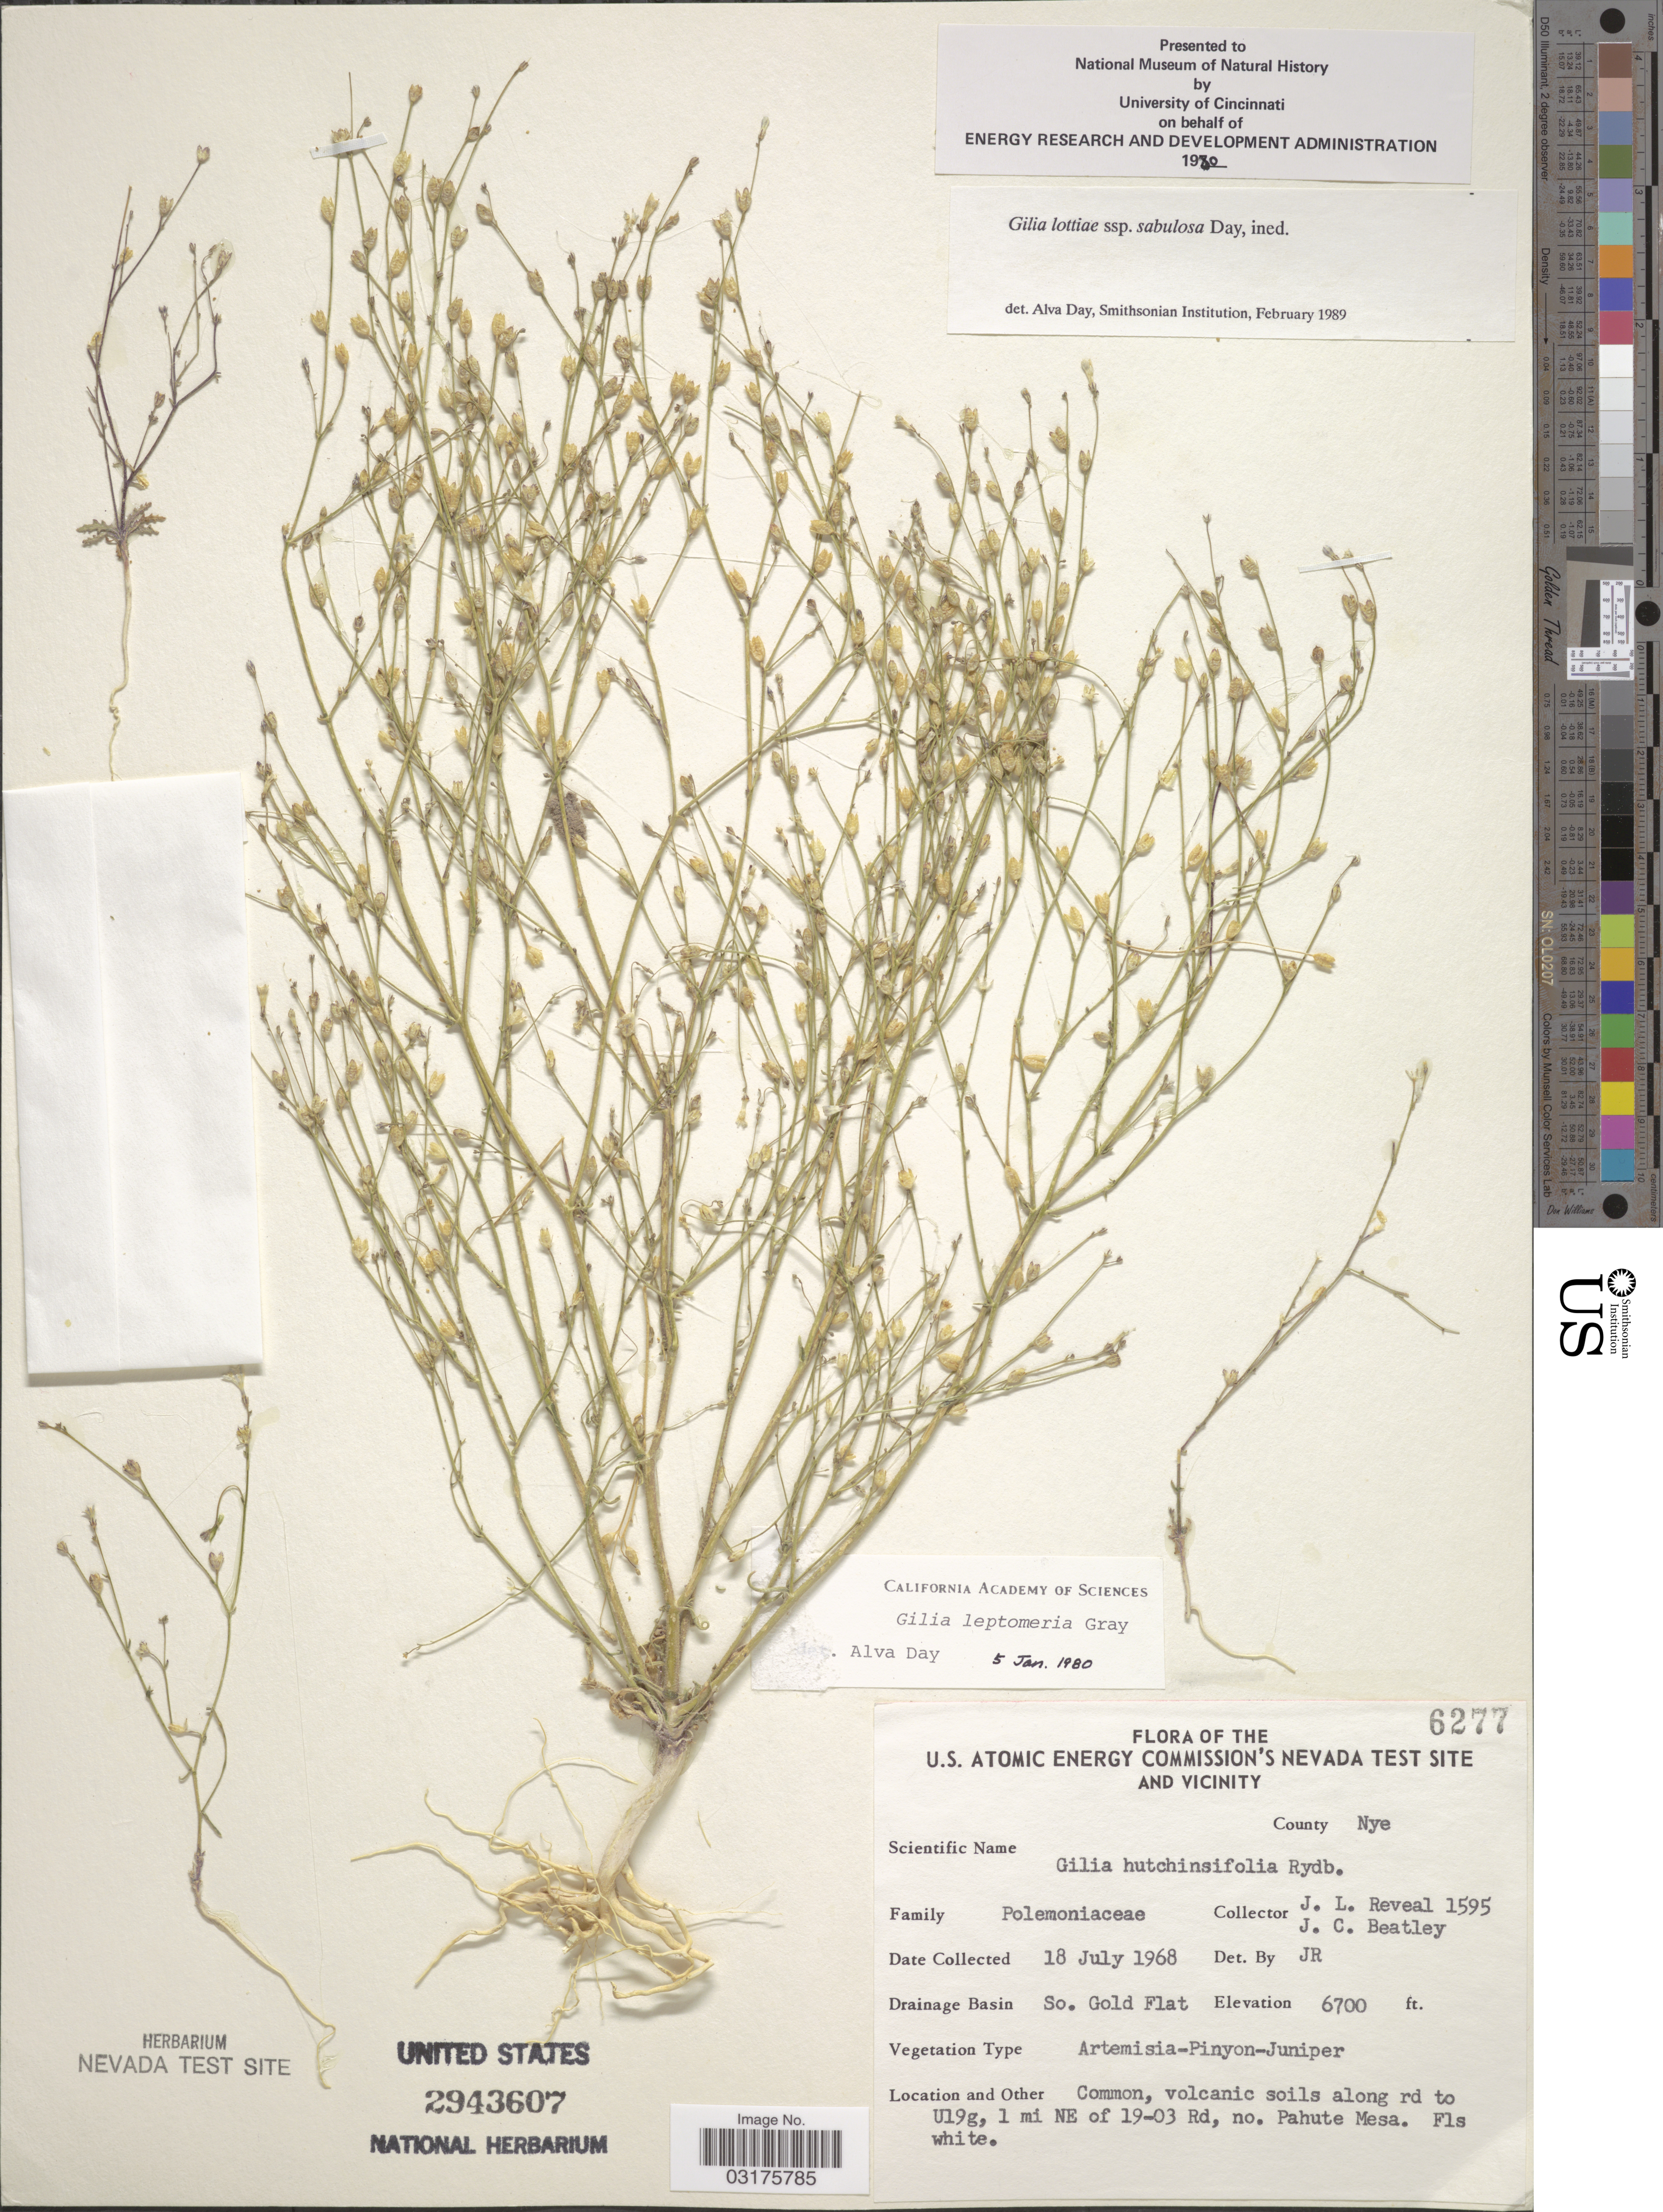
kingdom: Plantae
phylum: Tracheophyta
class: Magnoliopsida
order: Ericales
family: Polemoniaceae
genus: Aliciella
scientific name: Aliciella monoensis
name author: J.M. Porter & A.G. Day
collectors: J. L. Reveal & J. C. Beatley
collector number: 1595/ 6277?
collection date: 1968-07-18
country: United States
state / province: Nevada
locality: The U.S. Atomic Energy Commission's Nevada Test Site and Vicinity. County Nye. Drainage Basin So. Gold Flat, along rd to U19g, 1 mi NE of 19-03 Rd, no. Pahute Mesa.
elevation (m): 2042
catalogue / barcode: US 2943607